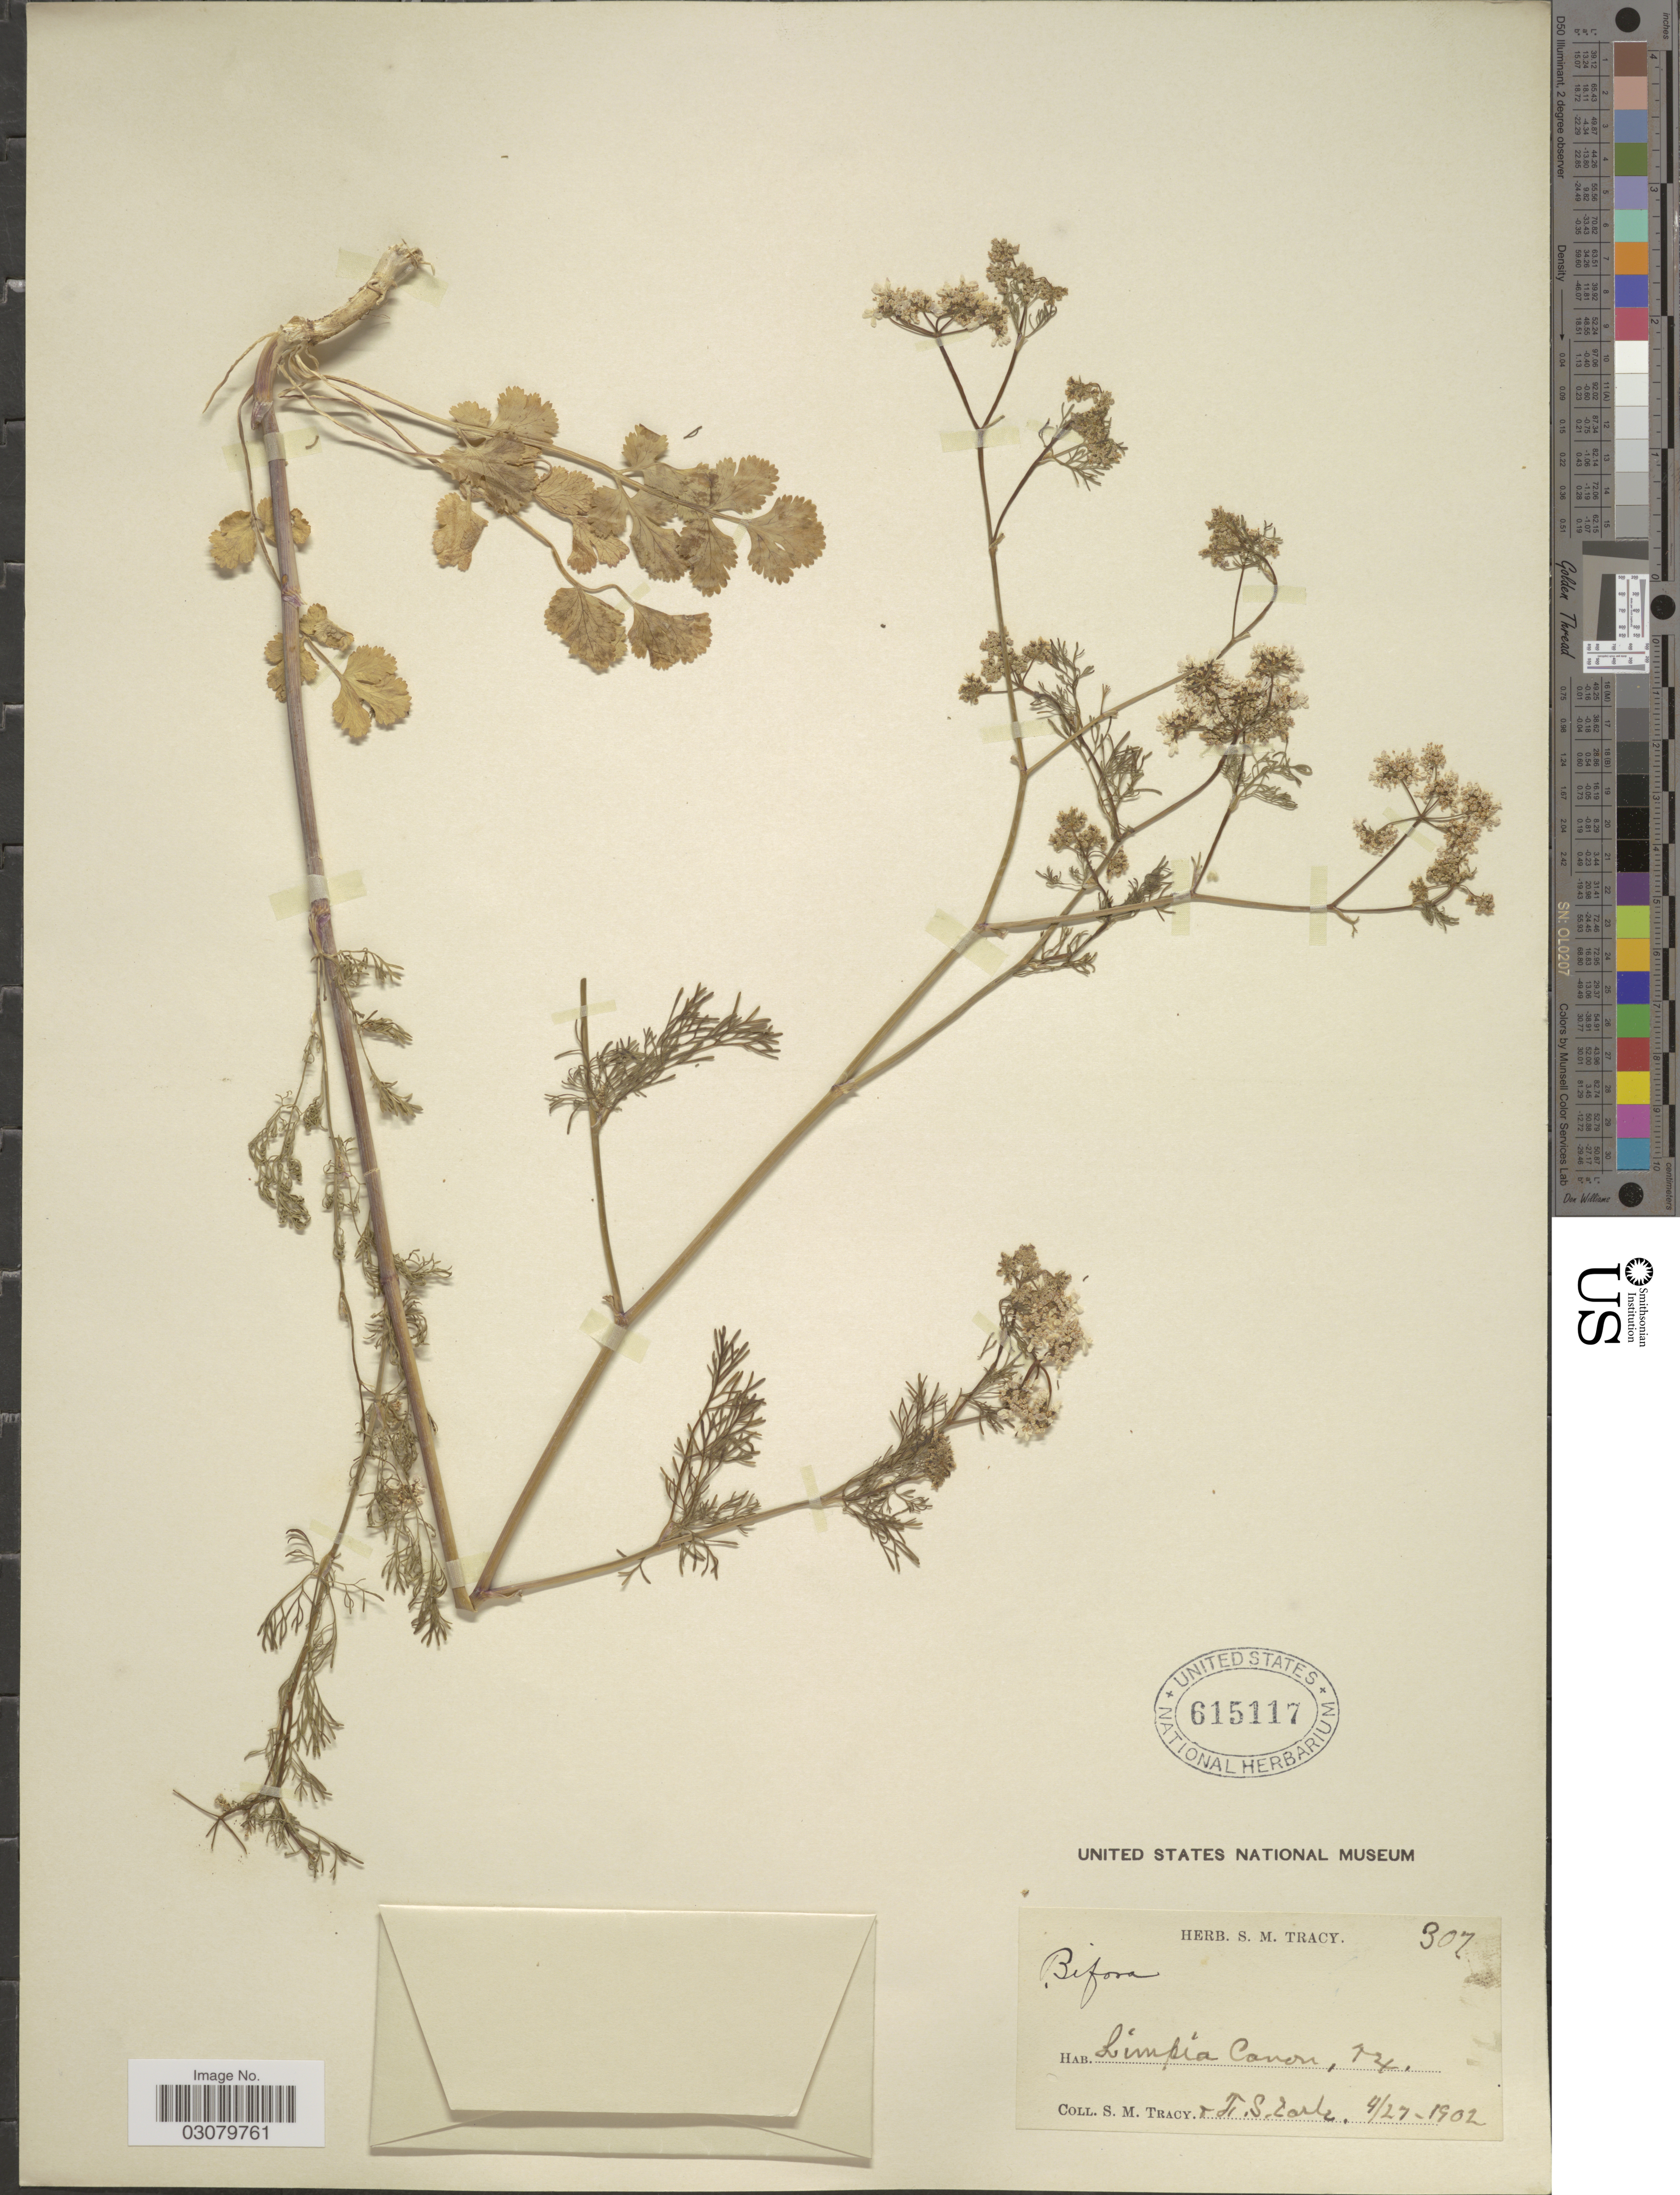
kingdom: Plantae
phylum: Tracheophyta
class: Magnoliopsida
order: Apiales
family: Apiaceae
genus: Coriandrum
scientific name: Coriandrum sativum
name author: L.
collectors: S. M. Tracy & F. S. Earle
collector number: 307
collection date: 1902-04-27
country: Mexico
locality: Limpia Canon.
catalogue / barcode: US 615117